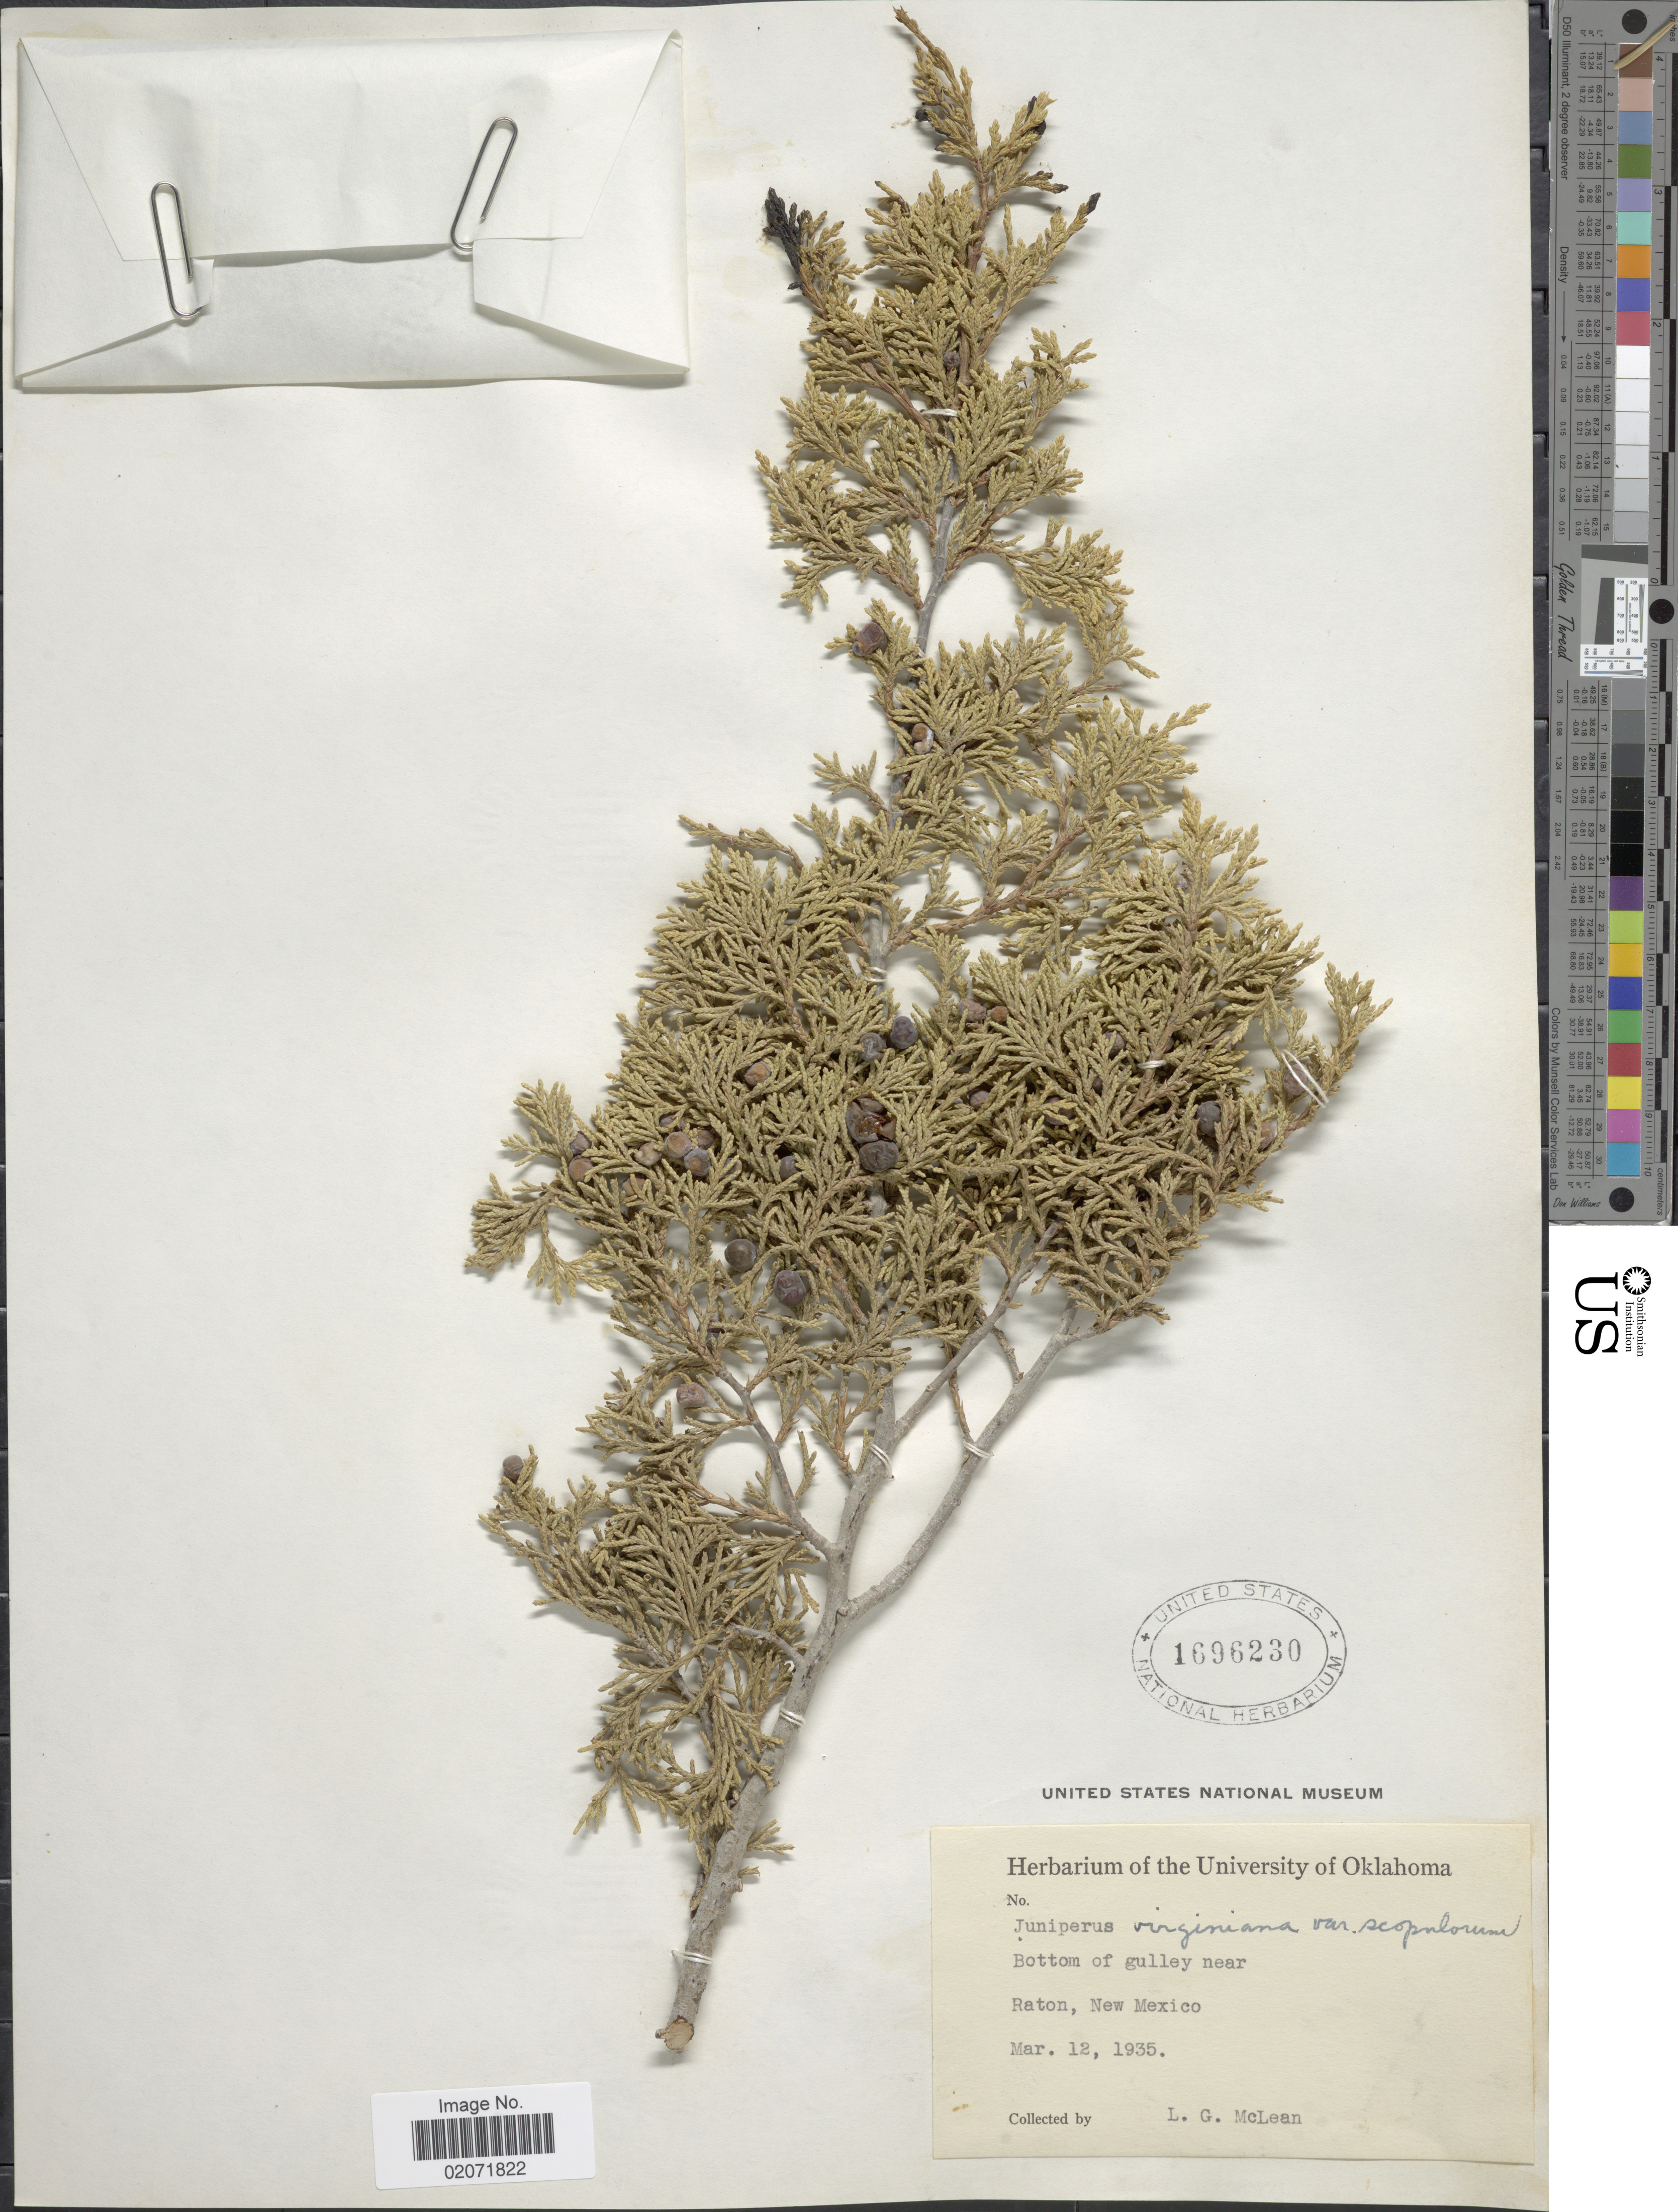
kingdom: Plantae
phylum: Tracheophyta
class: Pinopsida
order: Pinales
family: Cupressaceae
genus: Juniperus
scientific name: Juniperus scopulorum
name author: Sarg.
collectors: L. McLean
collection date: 1935-03-12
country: United States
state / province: New Mexico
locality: Bottom of Gulley near Raton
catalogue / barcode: US 1696230